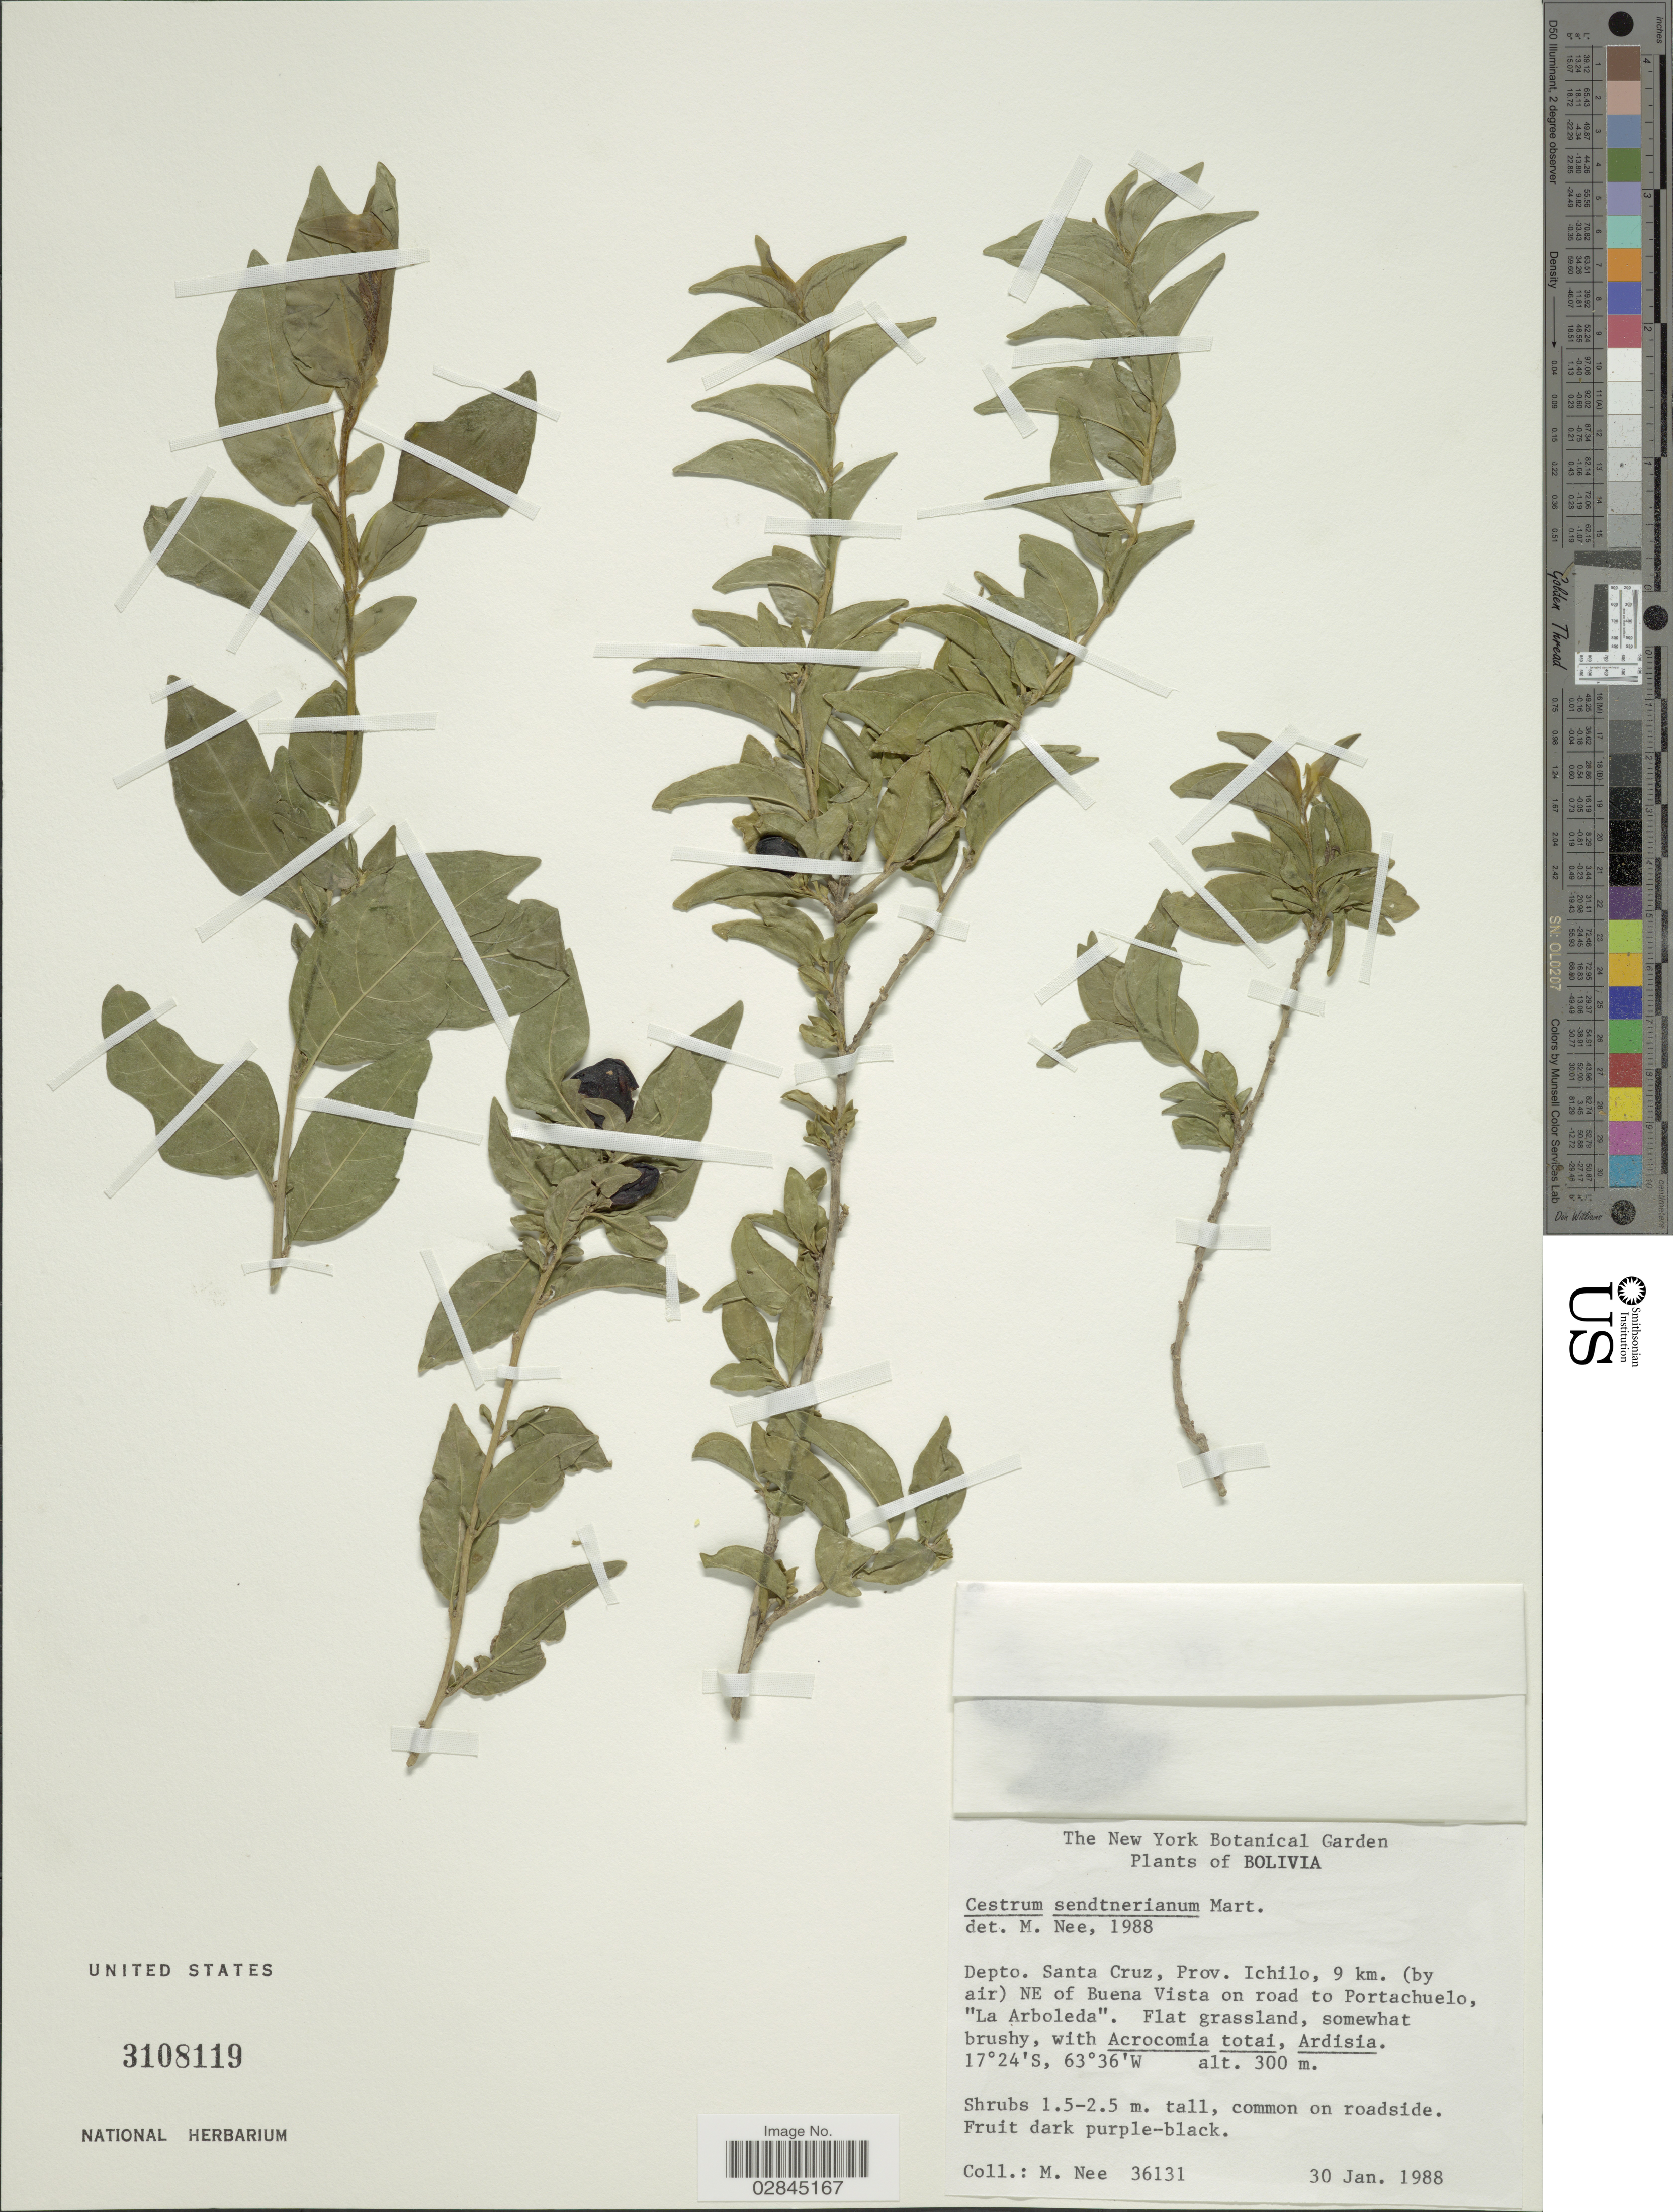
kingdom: Plantae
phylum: Tracheophyta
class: Magnoliopsida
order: Solanales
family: Solanaceae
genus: Cestrum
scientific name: Cestrum sendtnerianum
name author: Mart. ex Sendtn.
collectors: M. Nee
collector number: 36131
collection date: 1988-01-30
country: Bolivia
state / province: Santa Cruz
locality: Depto. Santa Cruz, Prov. Ichilo, 9 km. (by air) NE of Buena Vista on road to Portachuelo, "La Arboleda".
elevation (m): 300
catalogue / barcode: US 3108119